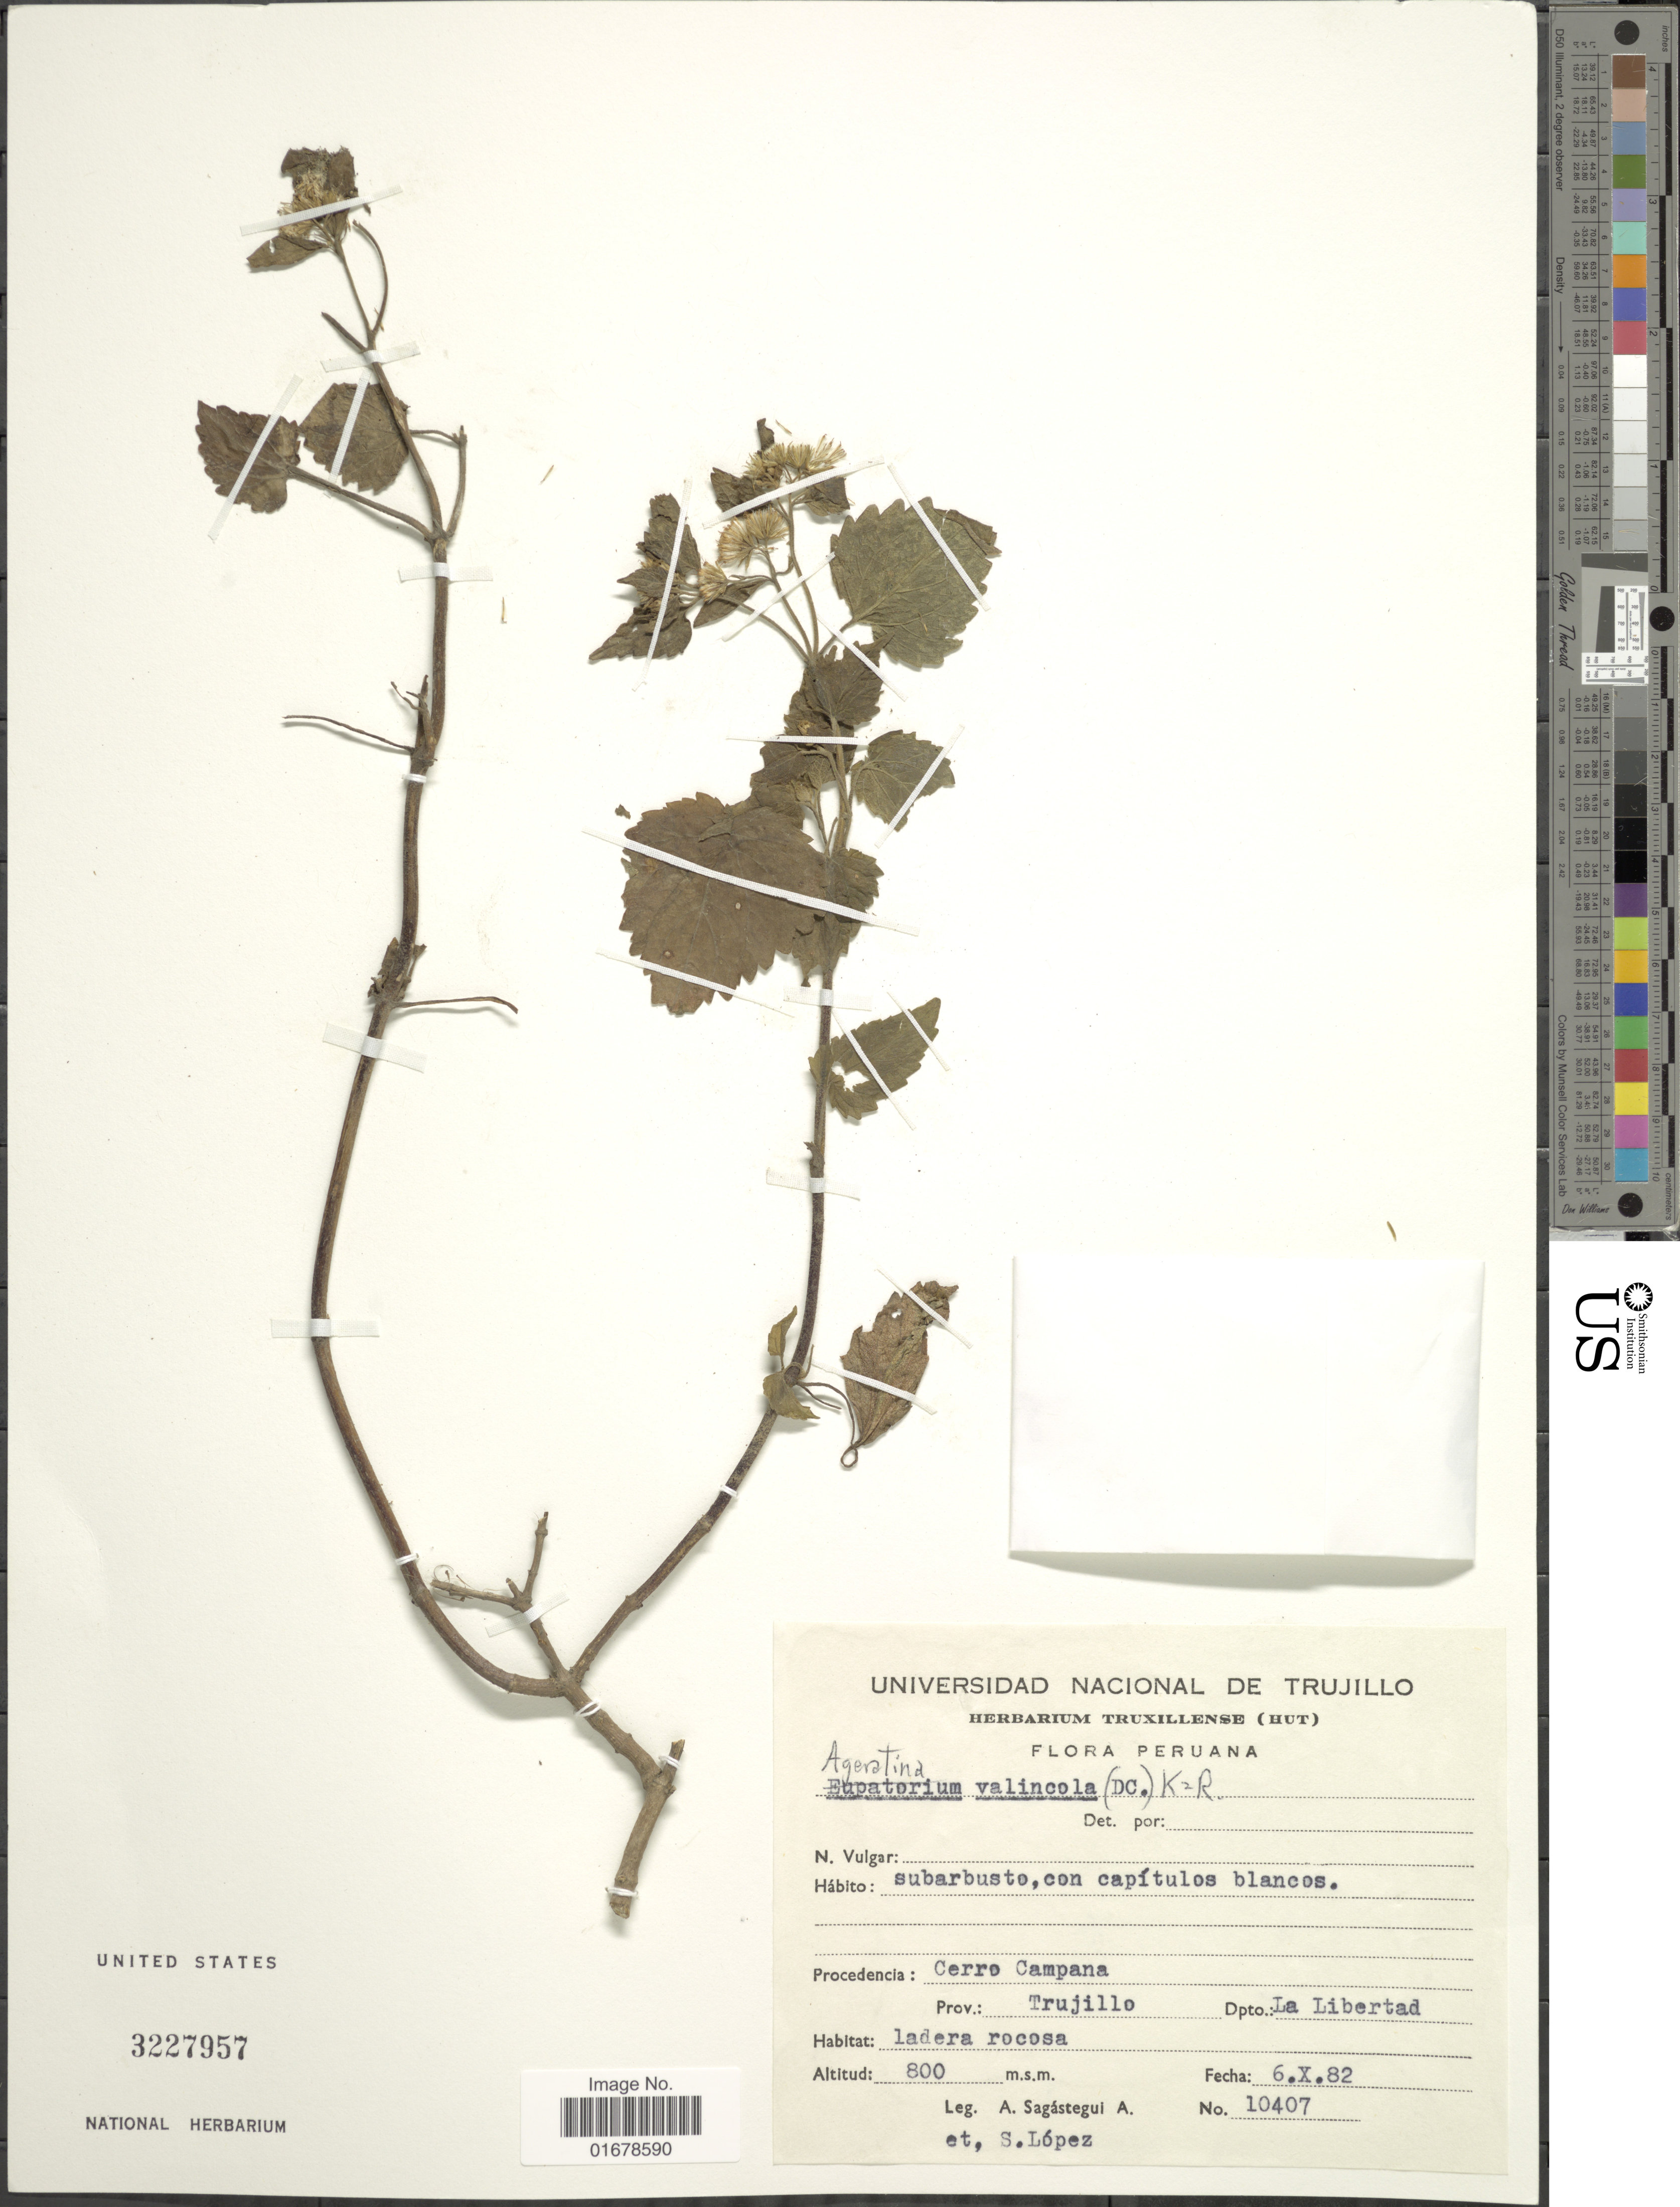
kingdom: Plantae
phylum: Tracheophyta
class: Magnoliopsida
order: Asterales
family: Asteraceae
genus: Ageratina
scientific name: Ageratina vallincola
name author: (DC.) R.M. King & H. Rob.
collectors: A. Sagástegui A. & S. Lopez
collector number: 10407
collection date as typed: Transcribed d/m/y: 6/10/82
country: Peru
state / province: La Libertad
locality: Procedencia: Cerro Campana, Prov.: Trujillo, Dpto.: La Libertad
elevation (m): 800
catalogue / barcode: US 3227957